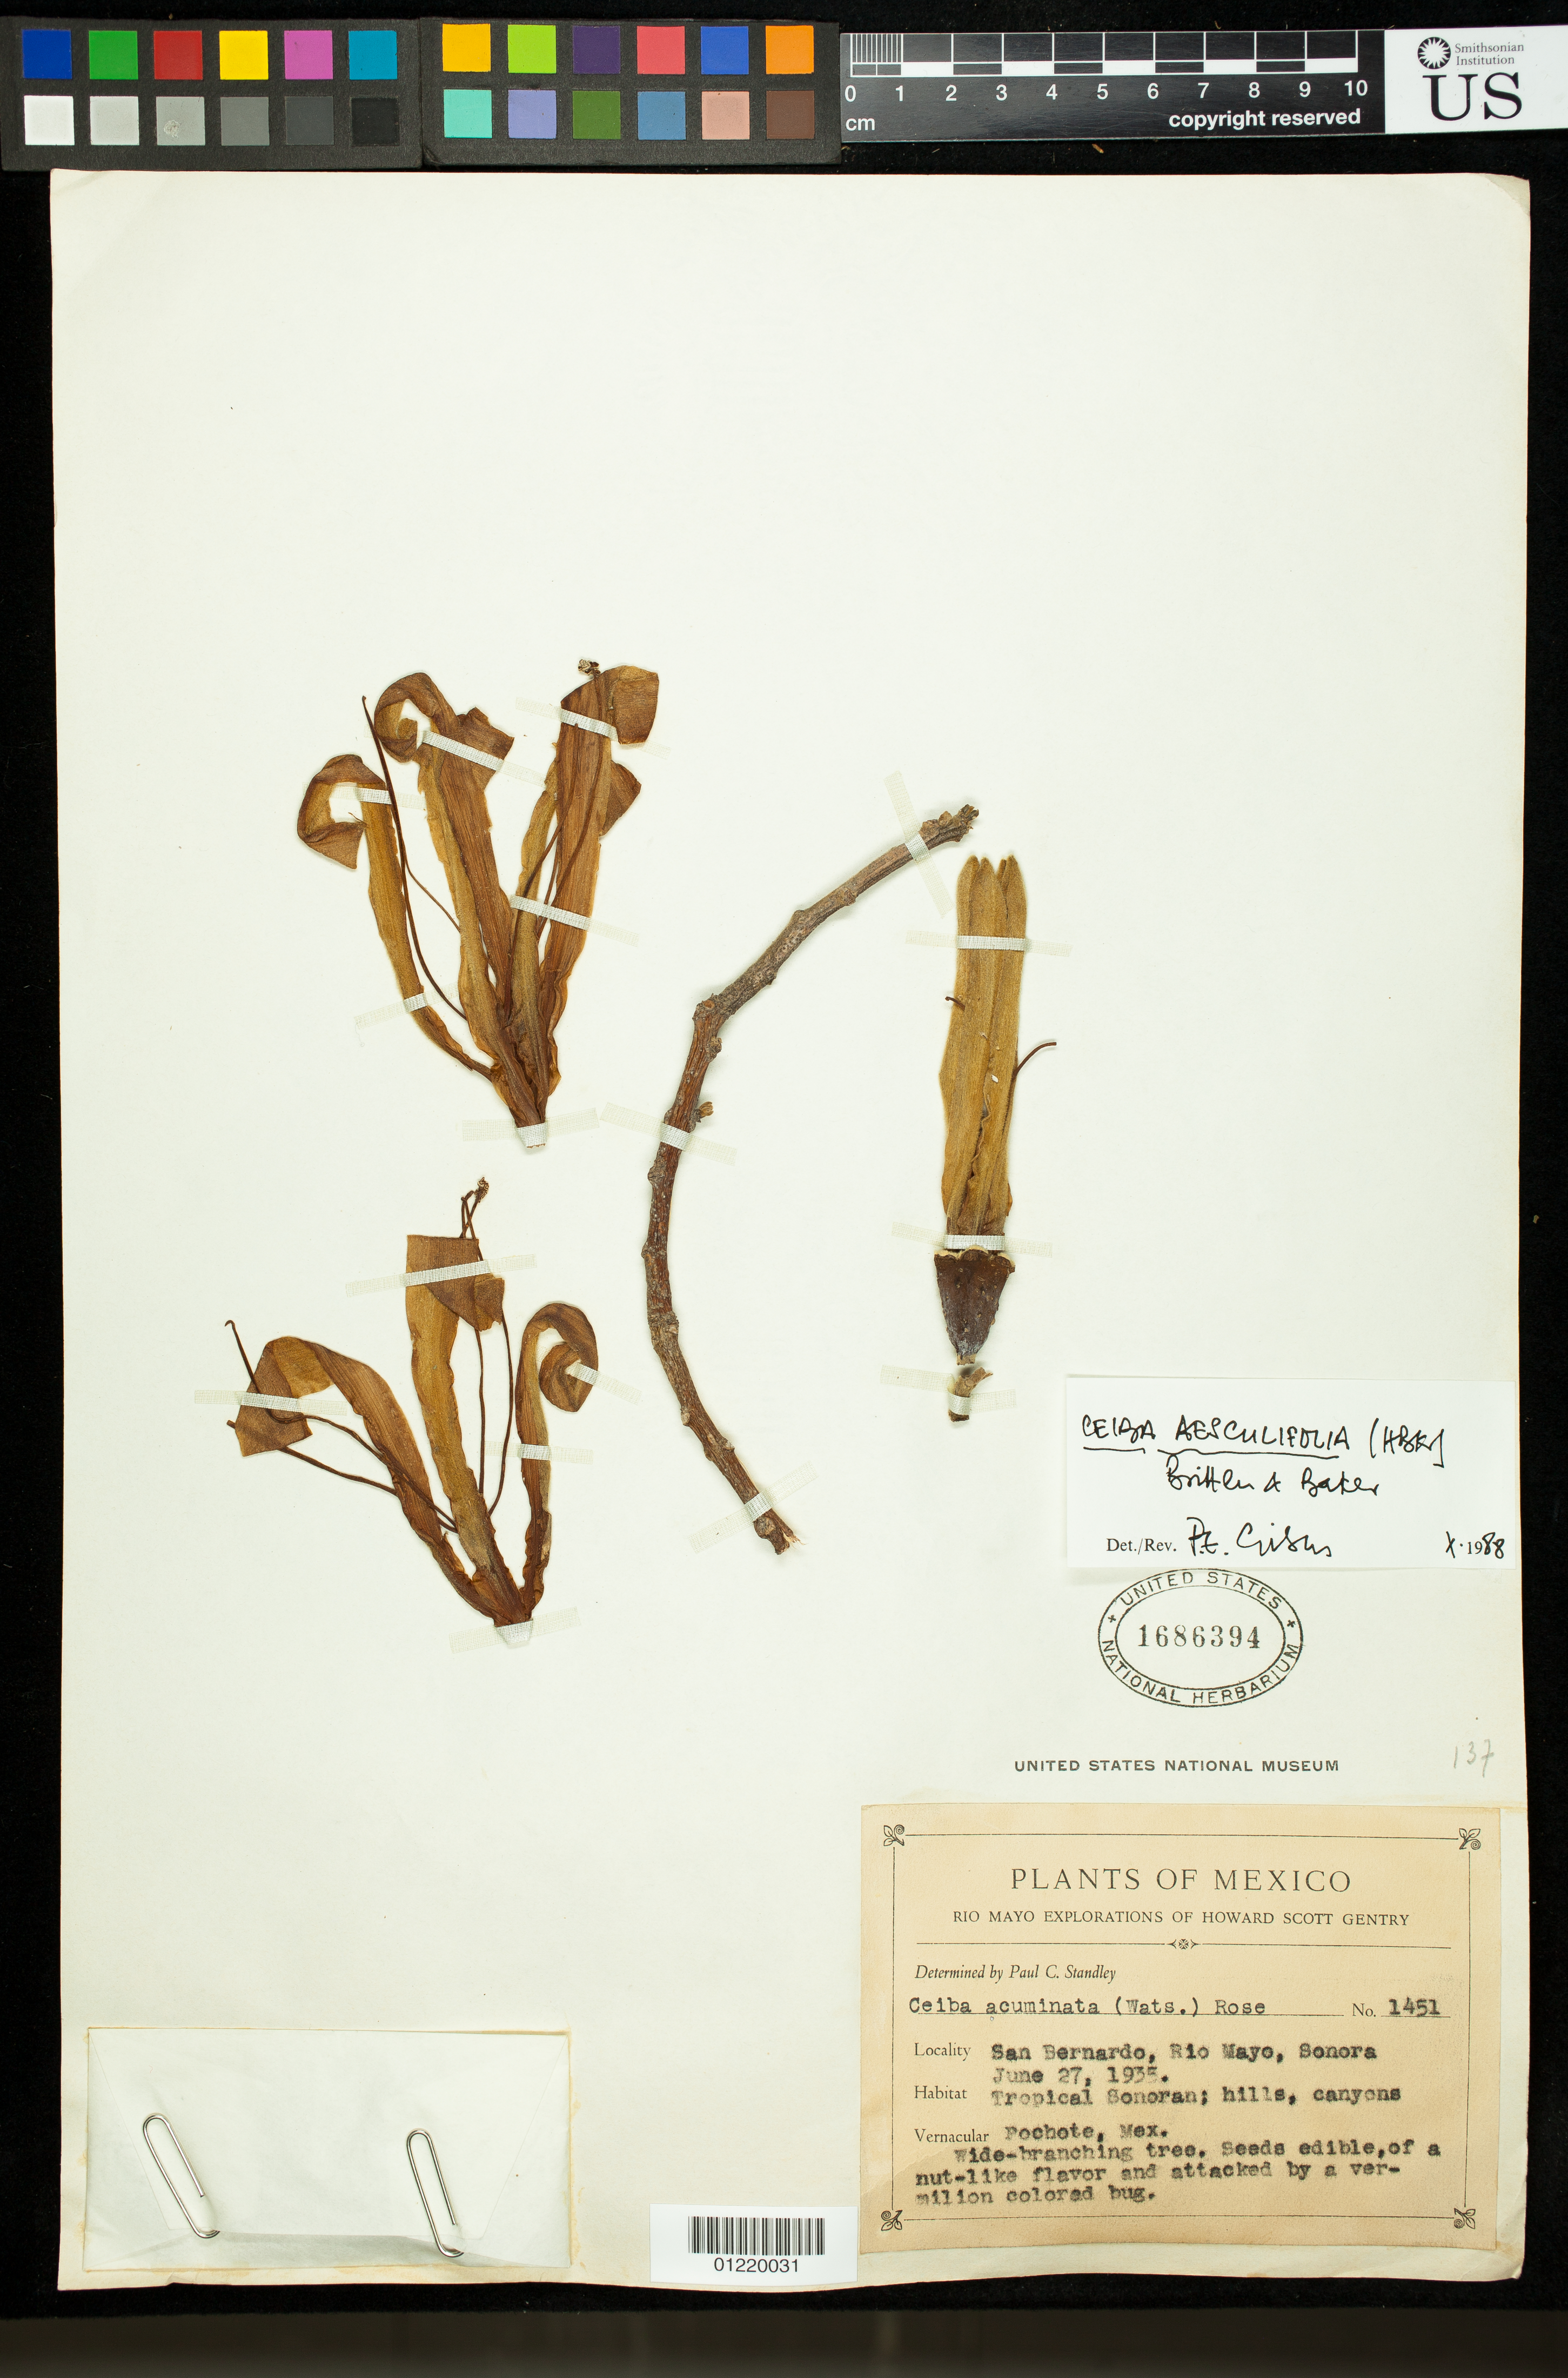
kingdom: Plantae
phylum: Tracheophyta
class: Magnoliopsida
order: Malvales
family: Malvaceae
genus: Ceiba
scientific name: Ceiba aesculifolia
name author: (Kunth) Britten & Baker f.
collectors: H. S. Gentry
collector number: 1451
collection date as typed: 6/27/1935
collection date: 1935-06-27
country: Mexico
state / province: Sonora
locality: San Bernardo, Rio Mayo, Sonora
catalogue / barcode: US 1686394